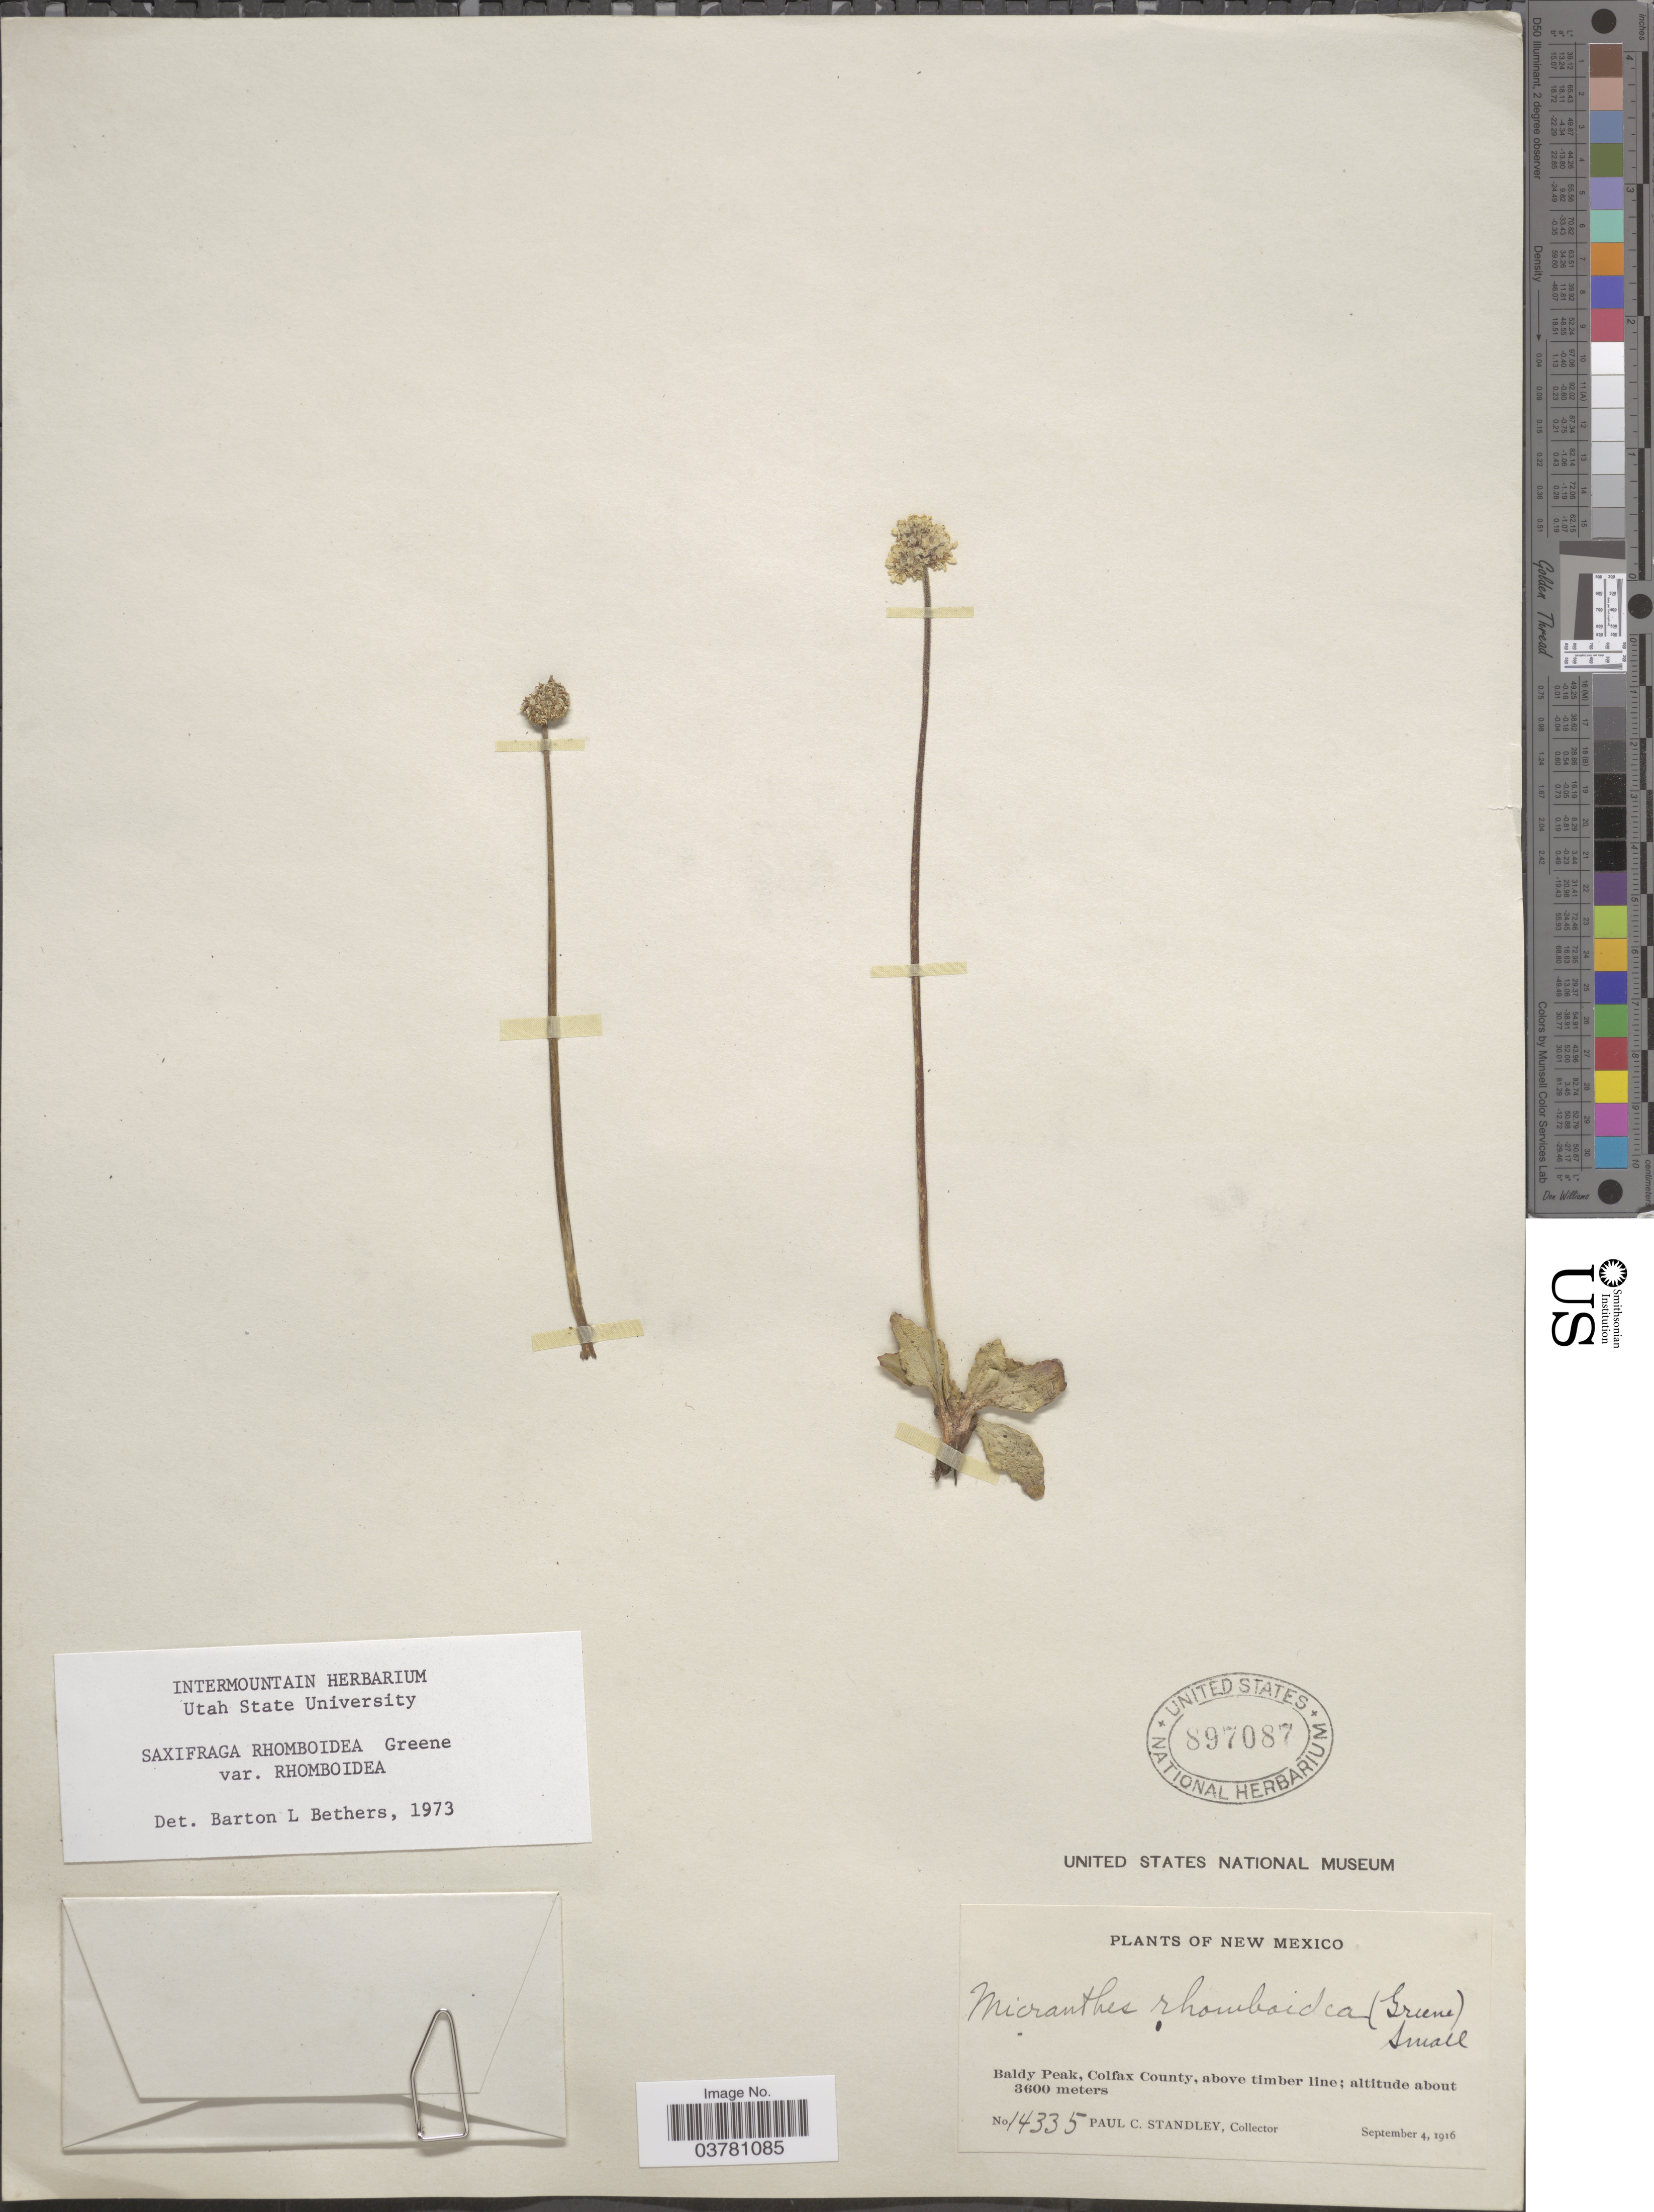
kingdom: Plantae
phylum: Tracheophyta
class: Magnoliopsida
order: Saxifragales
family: Saxifragaceae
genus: Micranthes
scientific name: Micranthes rhomboidea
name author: (Greene) Small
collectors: P. C. Standley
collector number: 14335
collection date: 1916-09-04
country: United States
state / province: New Mexico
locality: Baldy Peak, Colfax County, above timber line.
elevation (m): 3600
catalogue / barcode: US 897087